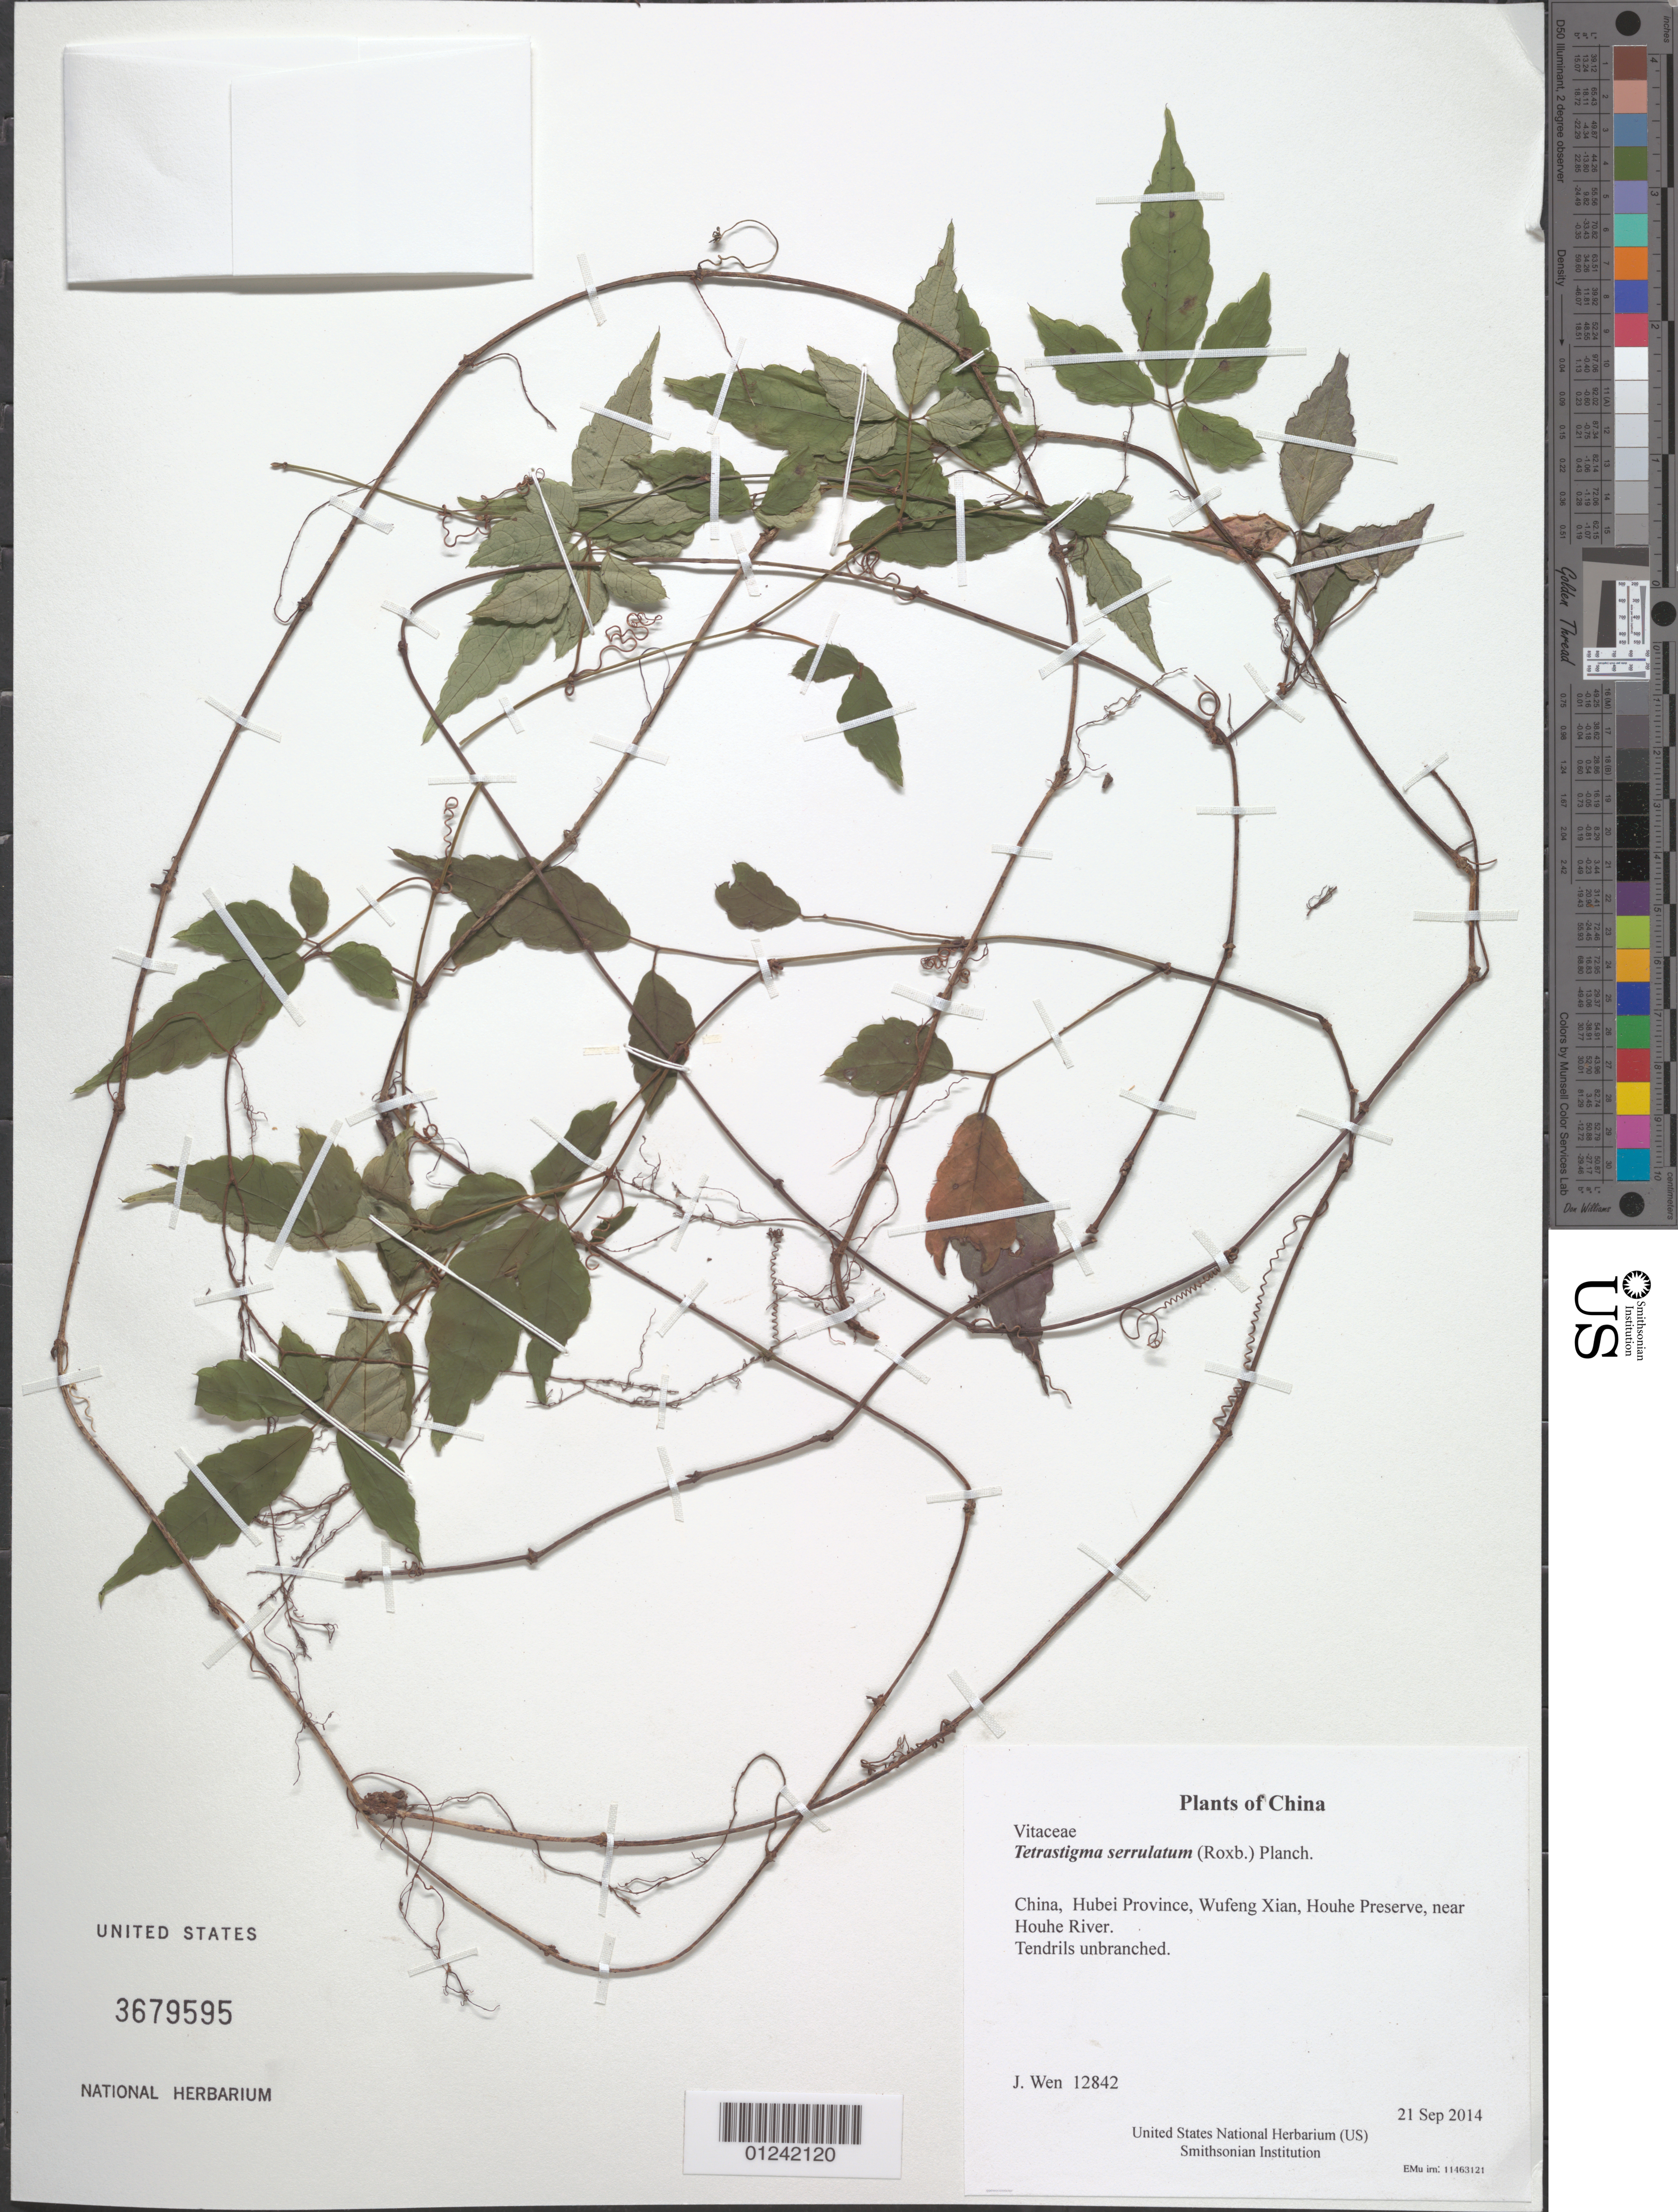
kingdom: Plantae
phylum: Tracheophyta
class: Magnoliopsida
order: Vitales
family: Vitaceae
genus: Tetrastigma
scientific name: Tetrastigma serrulatum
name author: (Roxb.) Planch.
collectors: J. Wen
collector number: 12842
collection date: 2014-09-21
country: China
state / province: Hubei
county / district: Wufeng Xian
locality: Houhe Preserve, near Houhe River.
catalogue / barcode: US 3679595